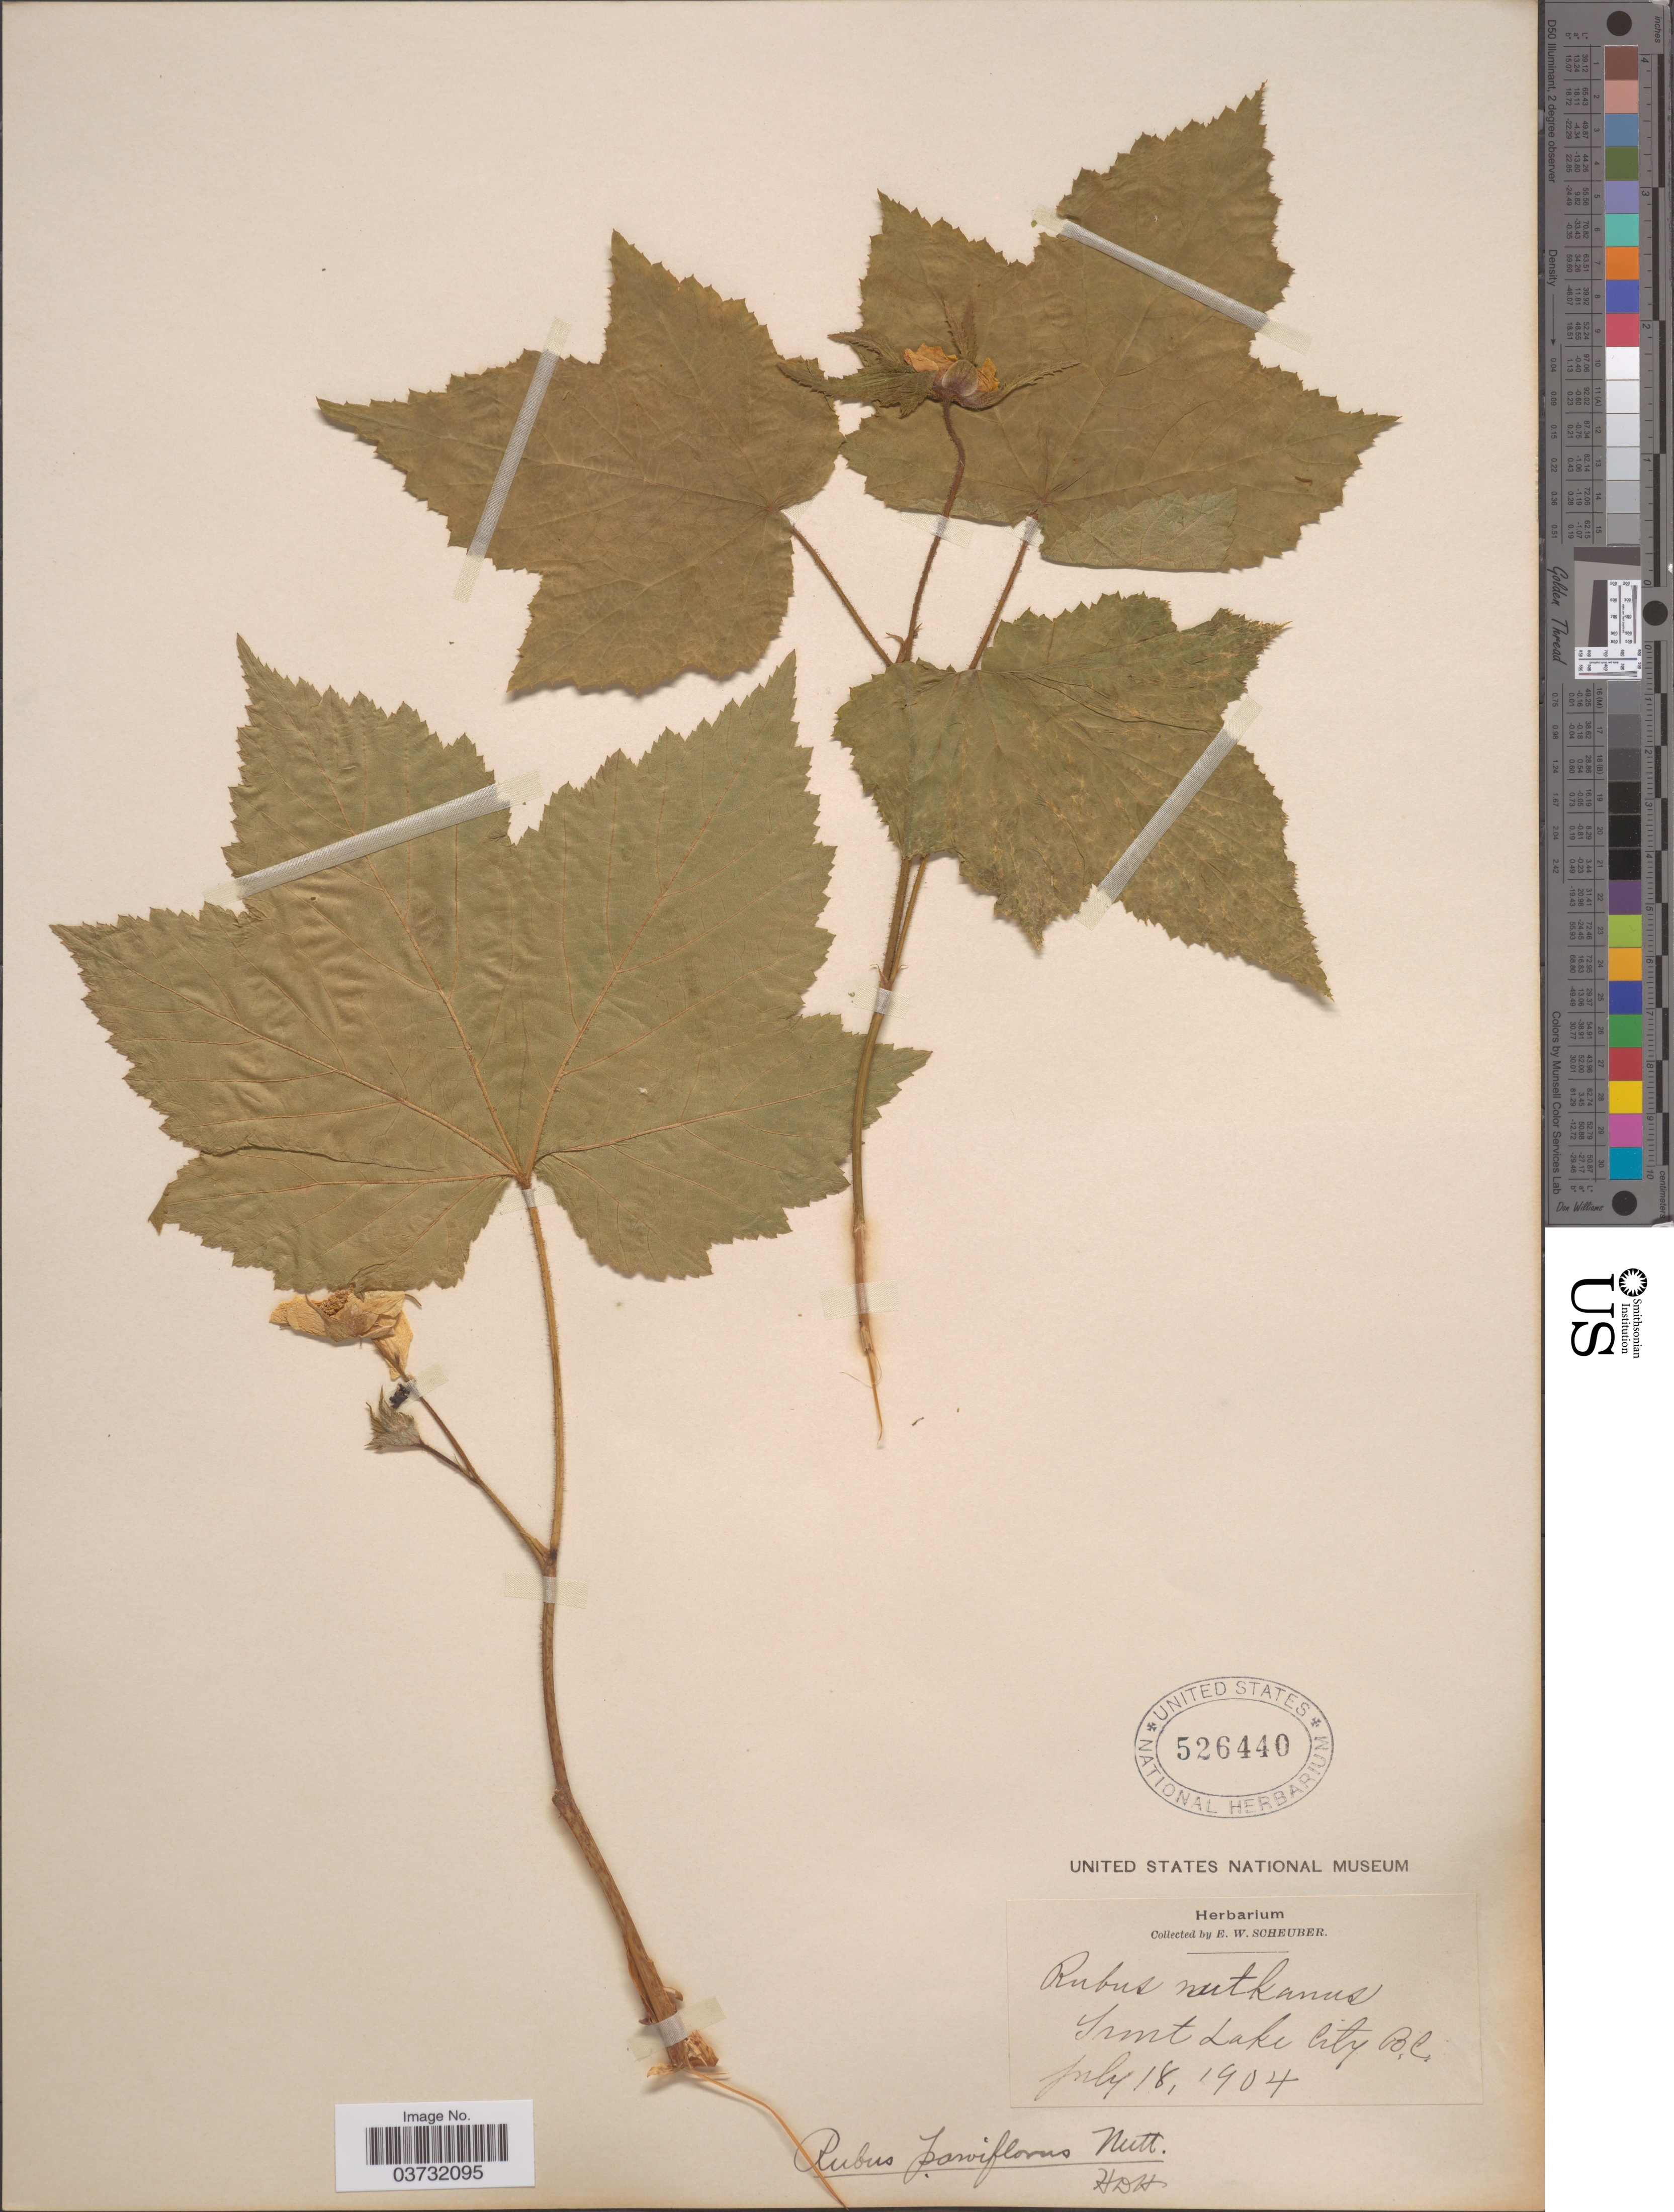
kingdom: Plantae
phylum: Tracheophyta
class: Magnoliopsida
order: Rosales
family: Rosaceae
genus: Rubus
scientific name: Rubus parviflorus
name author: Nutt.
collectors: E. Scheuber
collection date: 1904-07-18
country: Canada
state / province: British Columbia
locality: Trout Lake City.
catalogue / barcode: US 526440